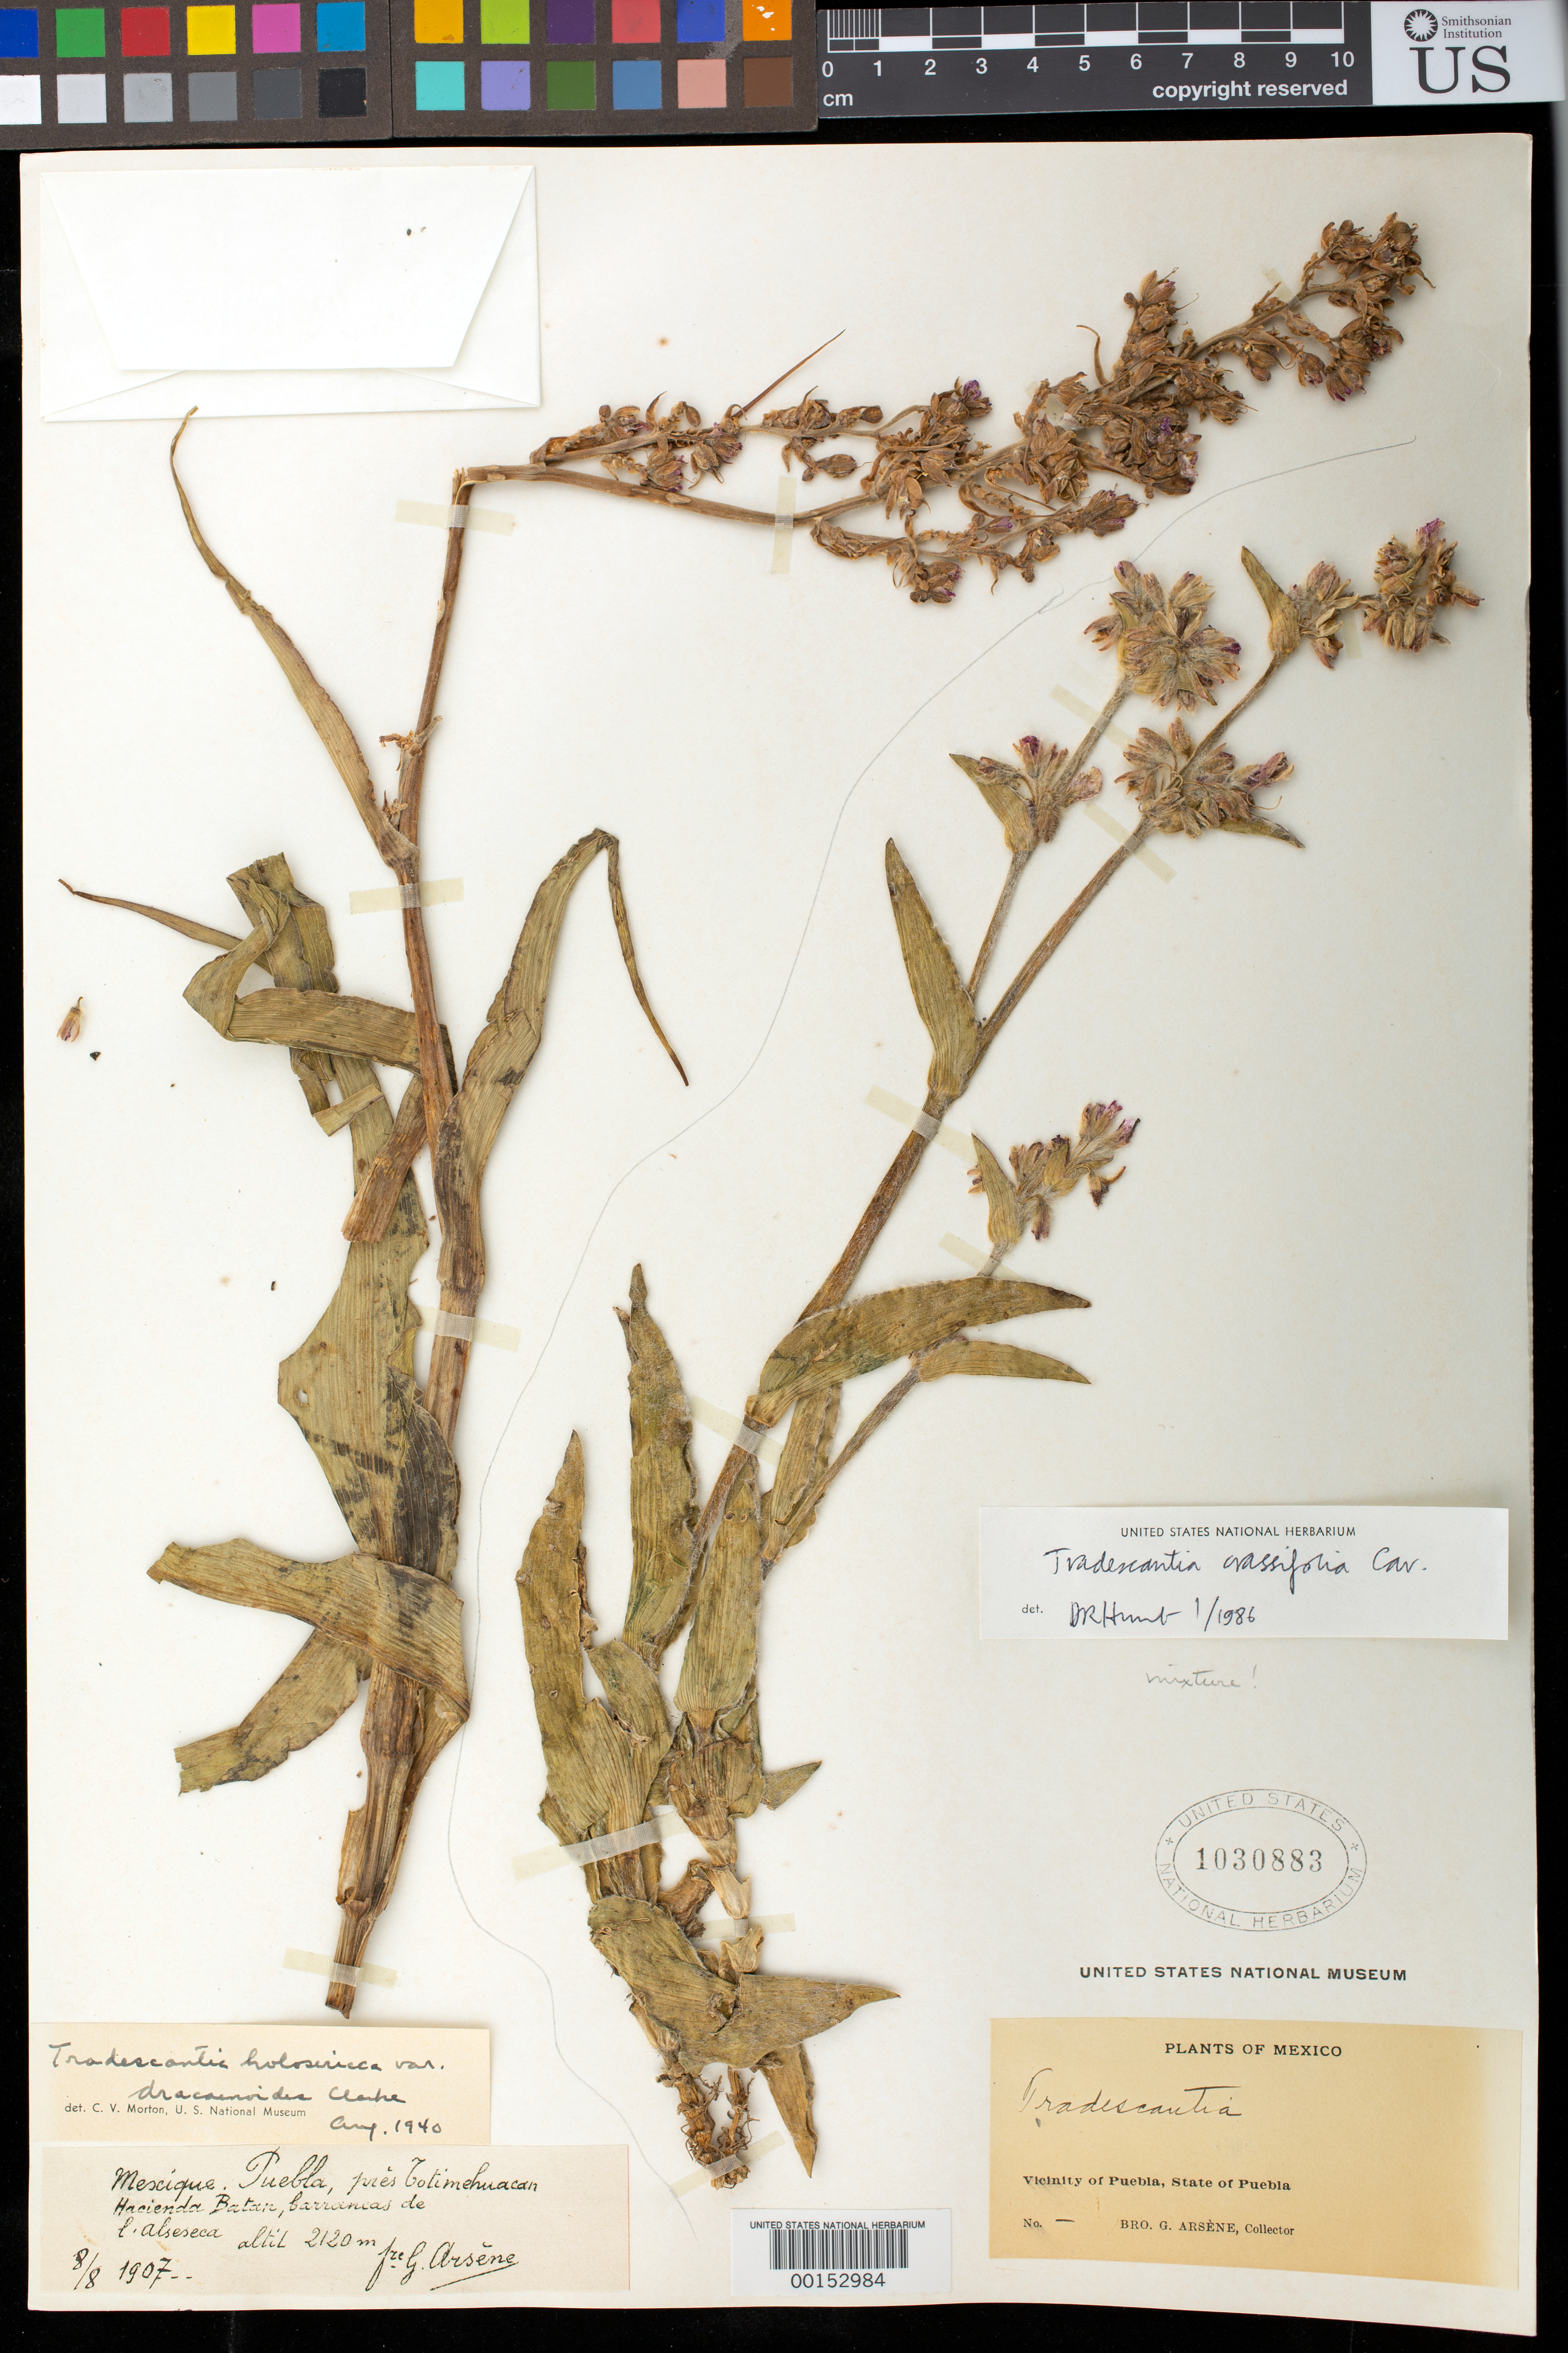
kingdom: Plantae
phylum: Tracheophyta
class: Liliopsida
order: Commelinales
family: Commelinaceae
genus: Thyrsanthemum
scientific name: Thyrsanthemum floribundum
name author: (M. Martens & Galeotti) Pichon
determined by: Hunt, D. R.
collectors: Bro. G. Arsène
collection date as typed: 08 Aug 1907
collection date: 1907-08-08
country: Mexico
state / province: Puebla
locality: Near Puebla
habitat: Barranca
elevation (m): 2120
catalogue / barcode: US 1030883